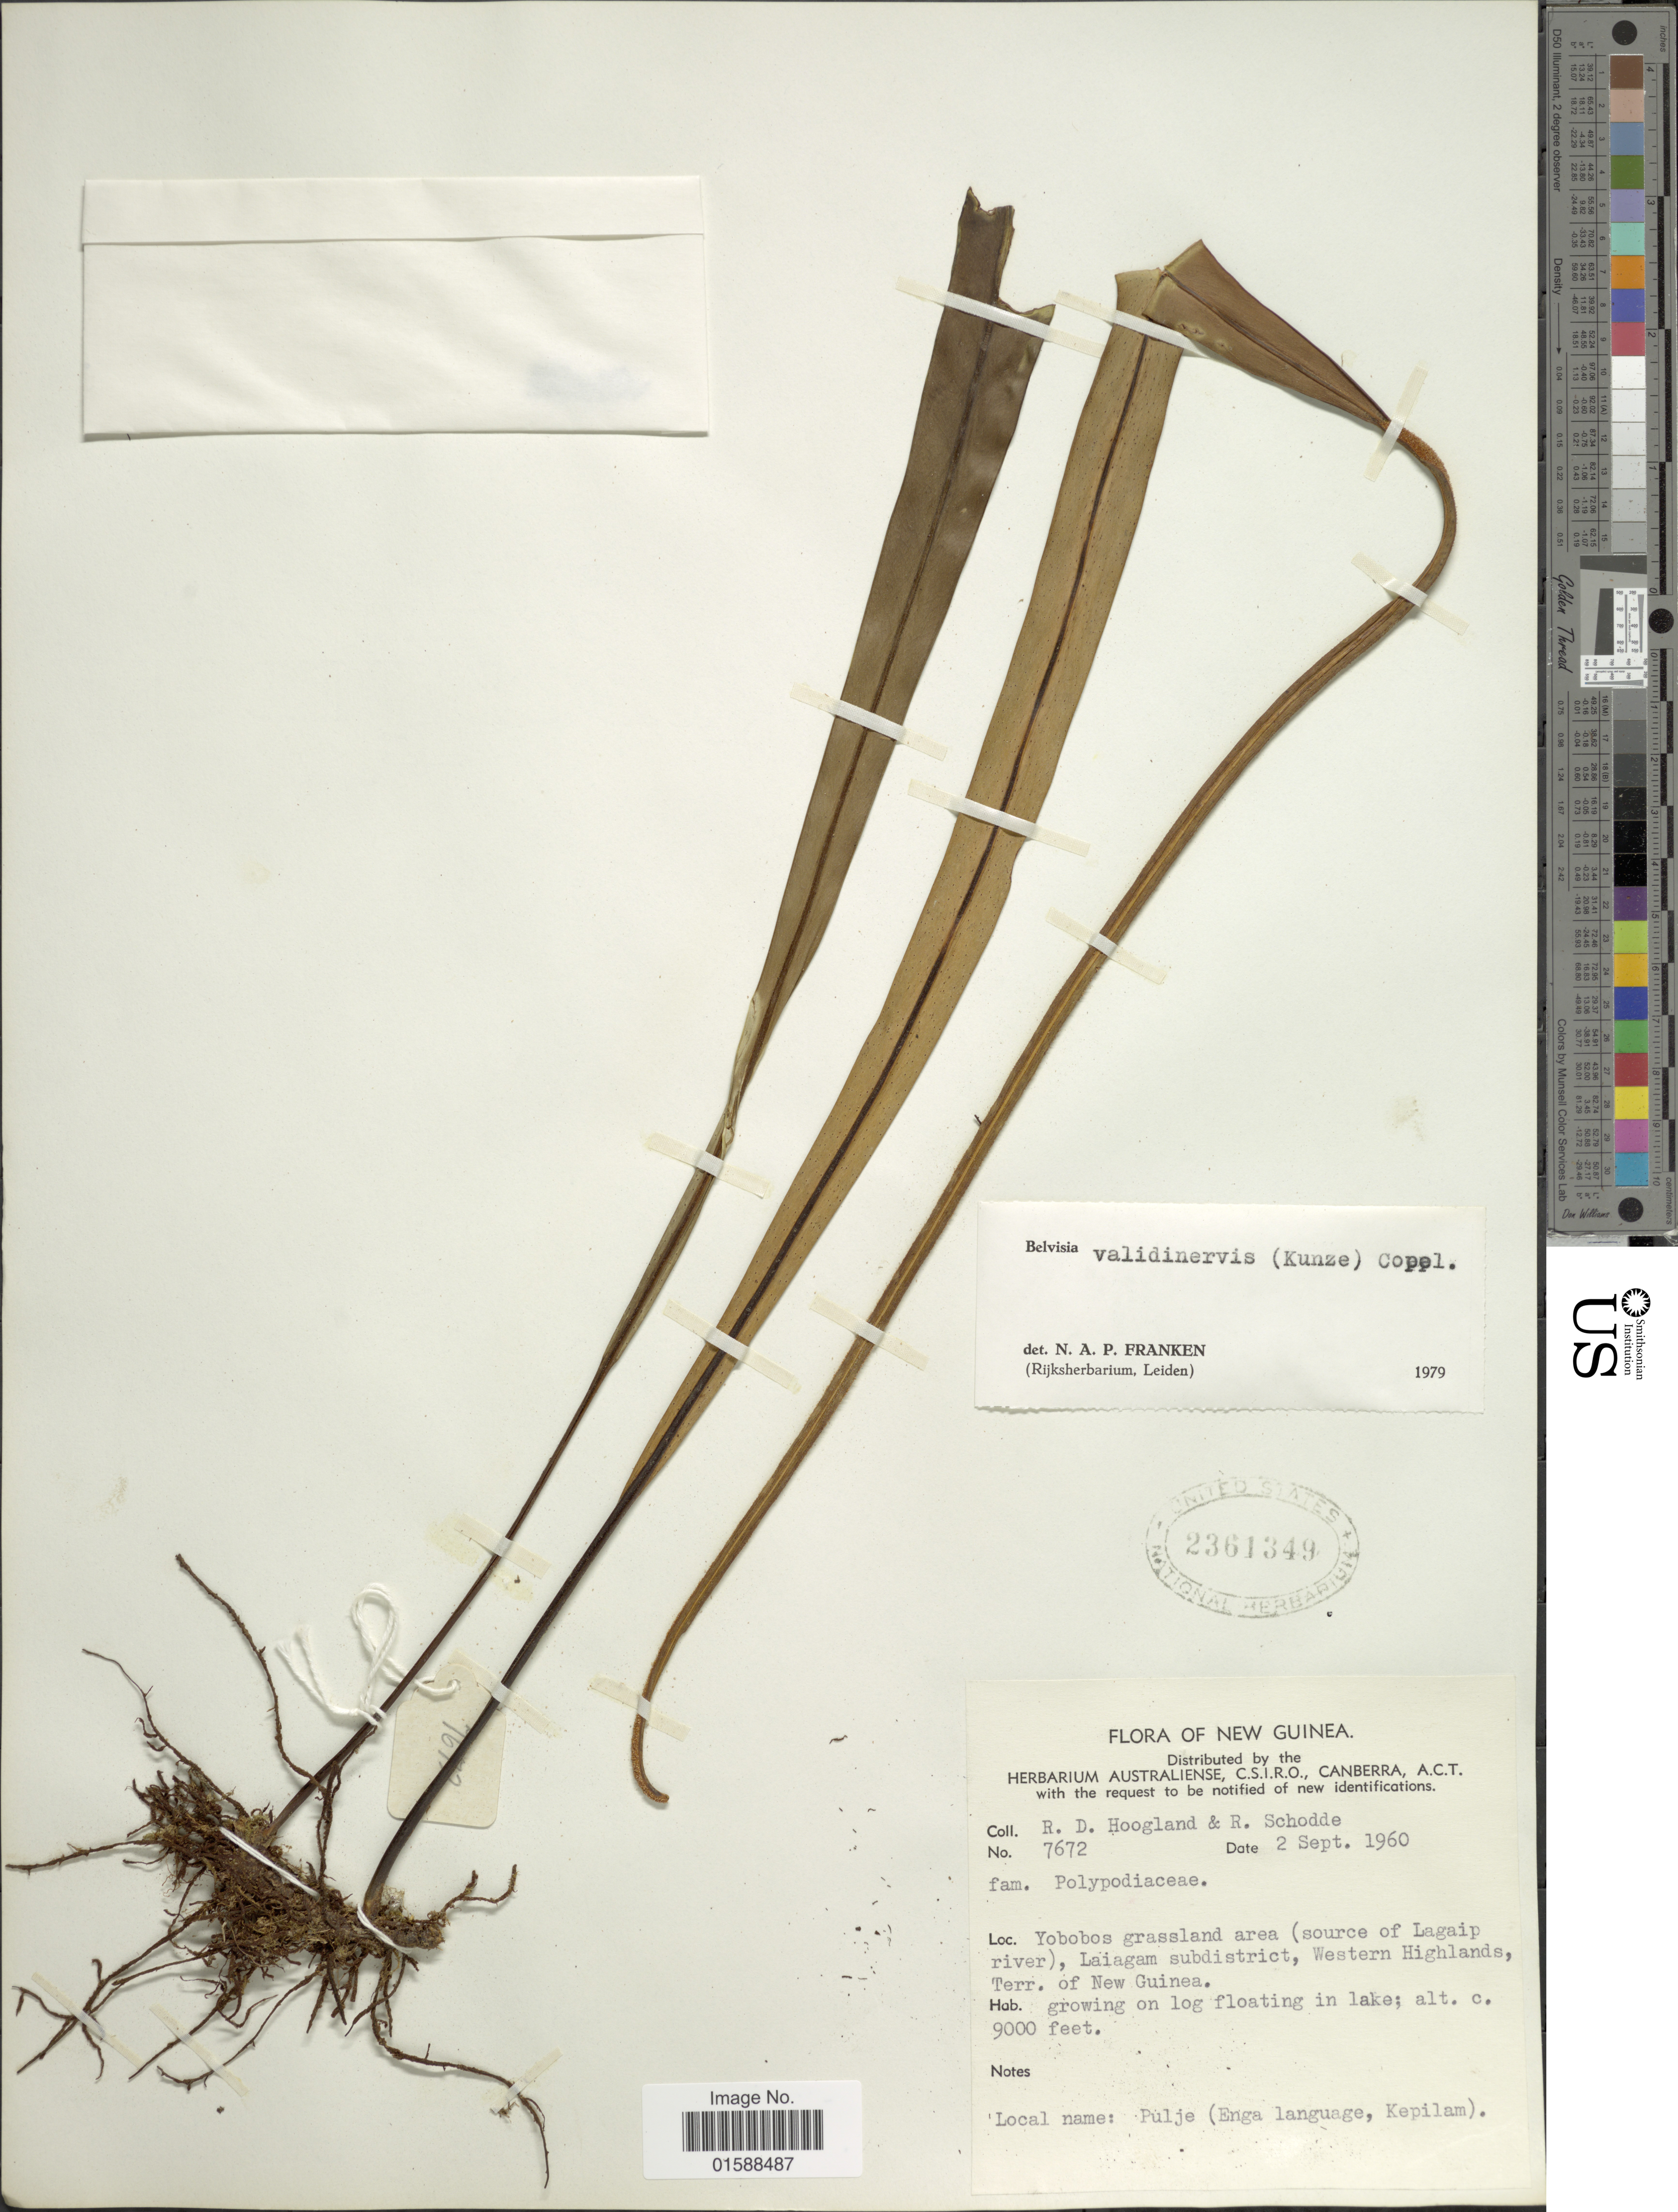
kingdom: Plantae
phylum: Tracheophyta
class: Polypodiopsida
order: Polypodiales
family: Polypodiaceae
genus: Lepisorus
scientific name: Lepisorus validinervis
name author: (Kunze) Li S. Wang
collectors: R. D. Hoogland & R. Schodde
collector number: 7672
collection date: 1960-09-02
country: Papua New Guinea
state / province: Western Highlands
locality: New Guinea. Yobobos grassland area (source of Lagaip river), Laigam subdistrict, Terr. of New Guinea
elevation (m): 2743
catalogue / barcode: US 2361349